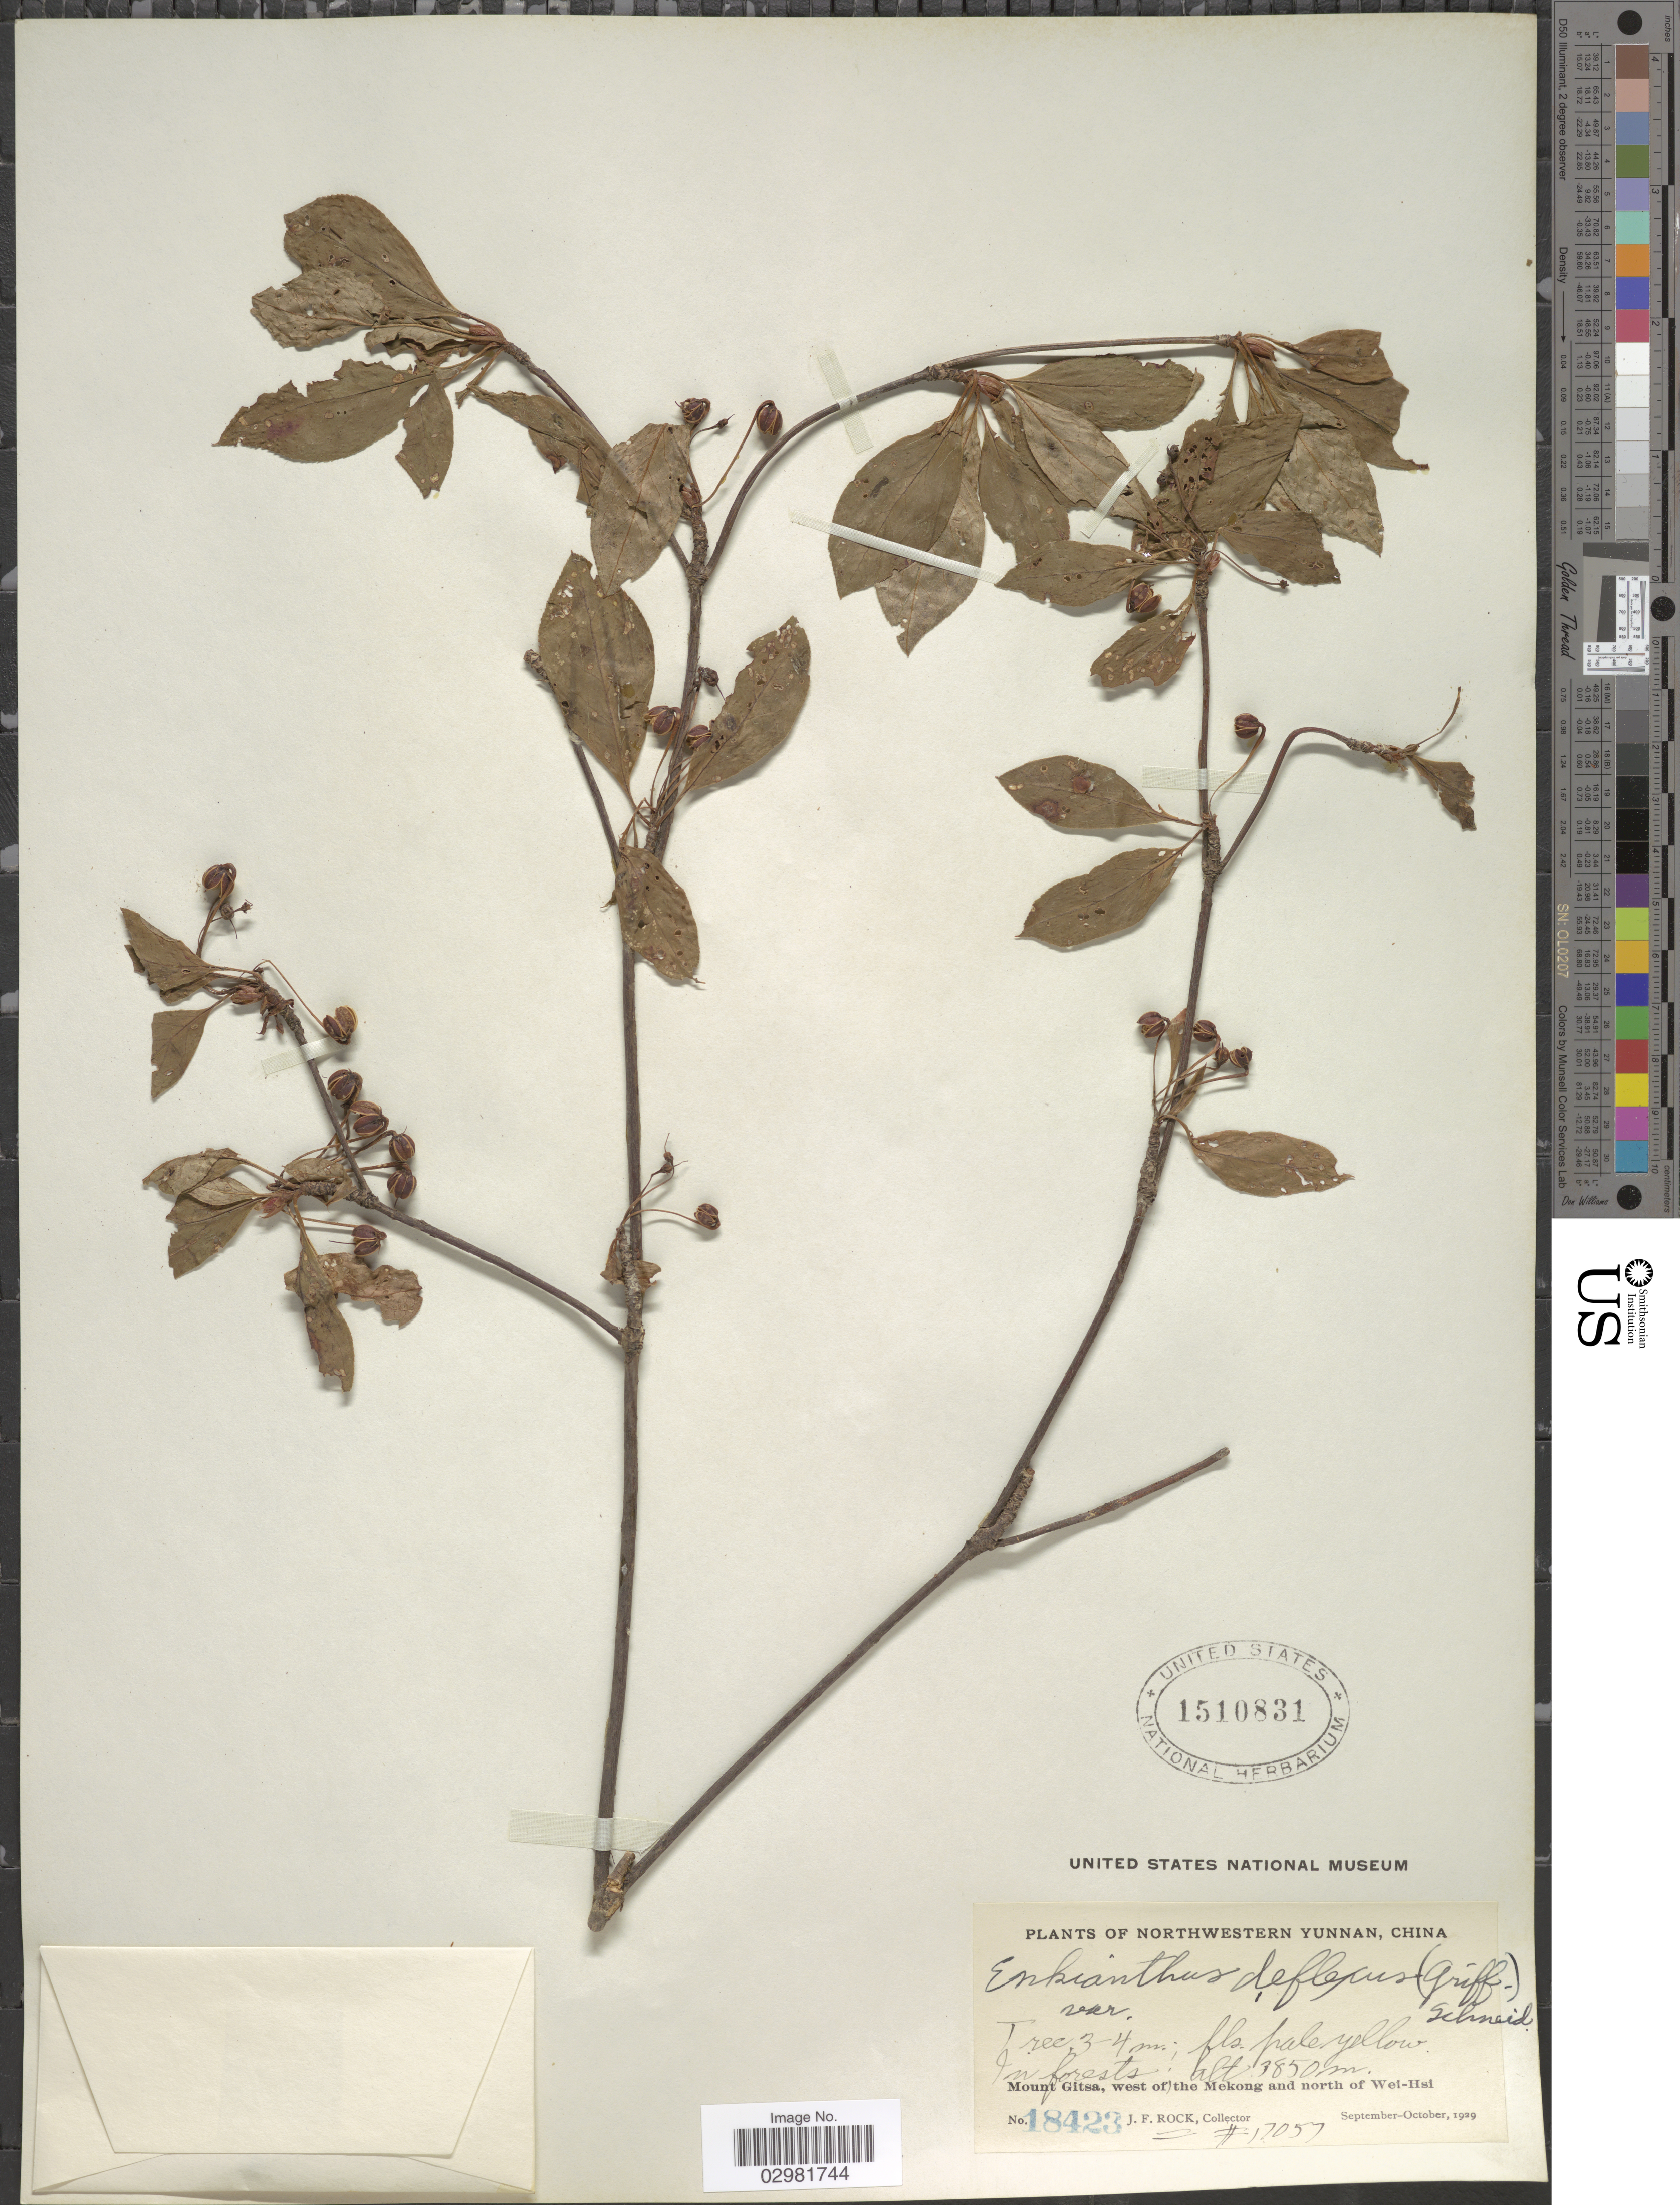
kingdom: Plantae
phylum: Tracheophyta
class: Magnoliopsida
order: Ericales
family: Ericaceae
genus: Enkianthus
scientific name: Enkianthus deflexus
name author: (Griff.) C.K. Schneid.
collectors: J. Rock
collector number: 18423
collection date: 1929-09/1929-10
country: China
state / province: Yunnan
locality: Northwestern Yunnan. Mount Gitsa, west of the Mekong and north of Wei-Hsi.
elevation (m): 3850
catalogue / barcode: US 1510831